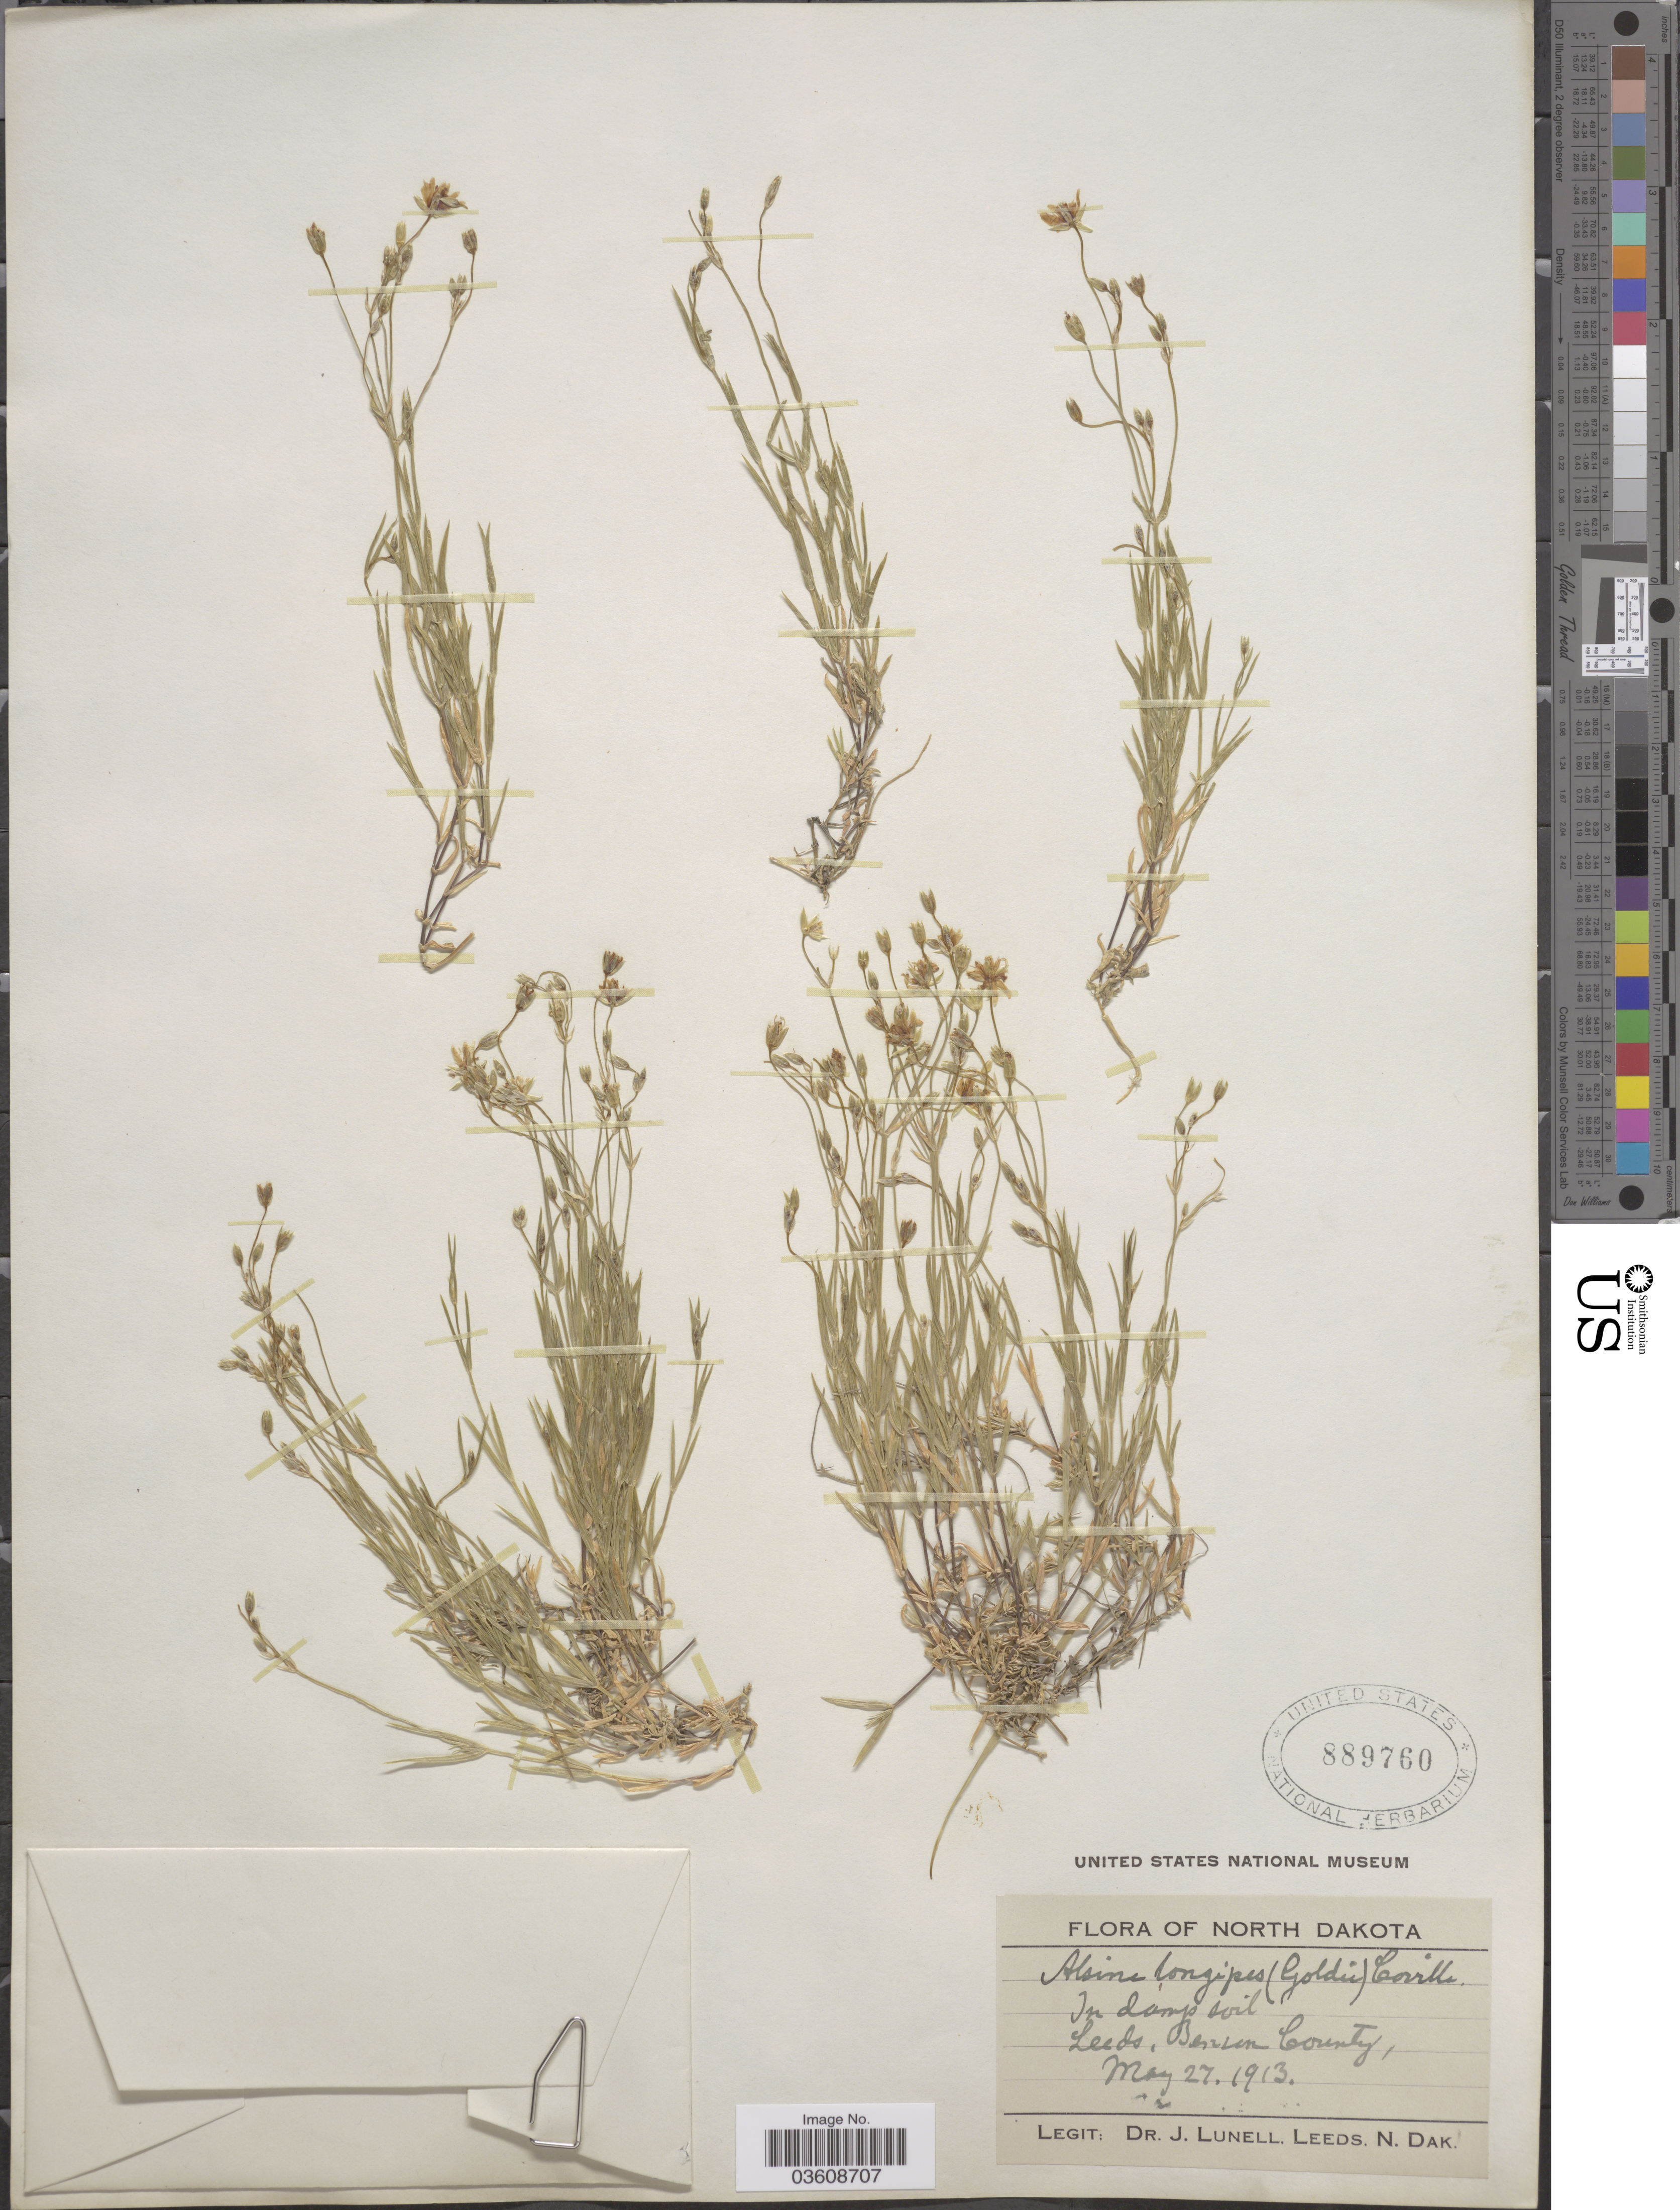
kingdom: Plantae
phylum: Tracheophyta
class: Magnoliopsida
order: Caryophyllales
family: Caryophyllaceae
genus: Stellaria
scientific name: Stellaria longipes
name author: Goldie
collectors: J. Lundell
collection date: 1913-05-27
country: United States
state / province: North Dakota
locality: Leeds, Benson County.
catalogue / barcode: US 889760